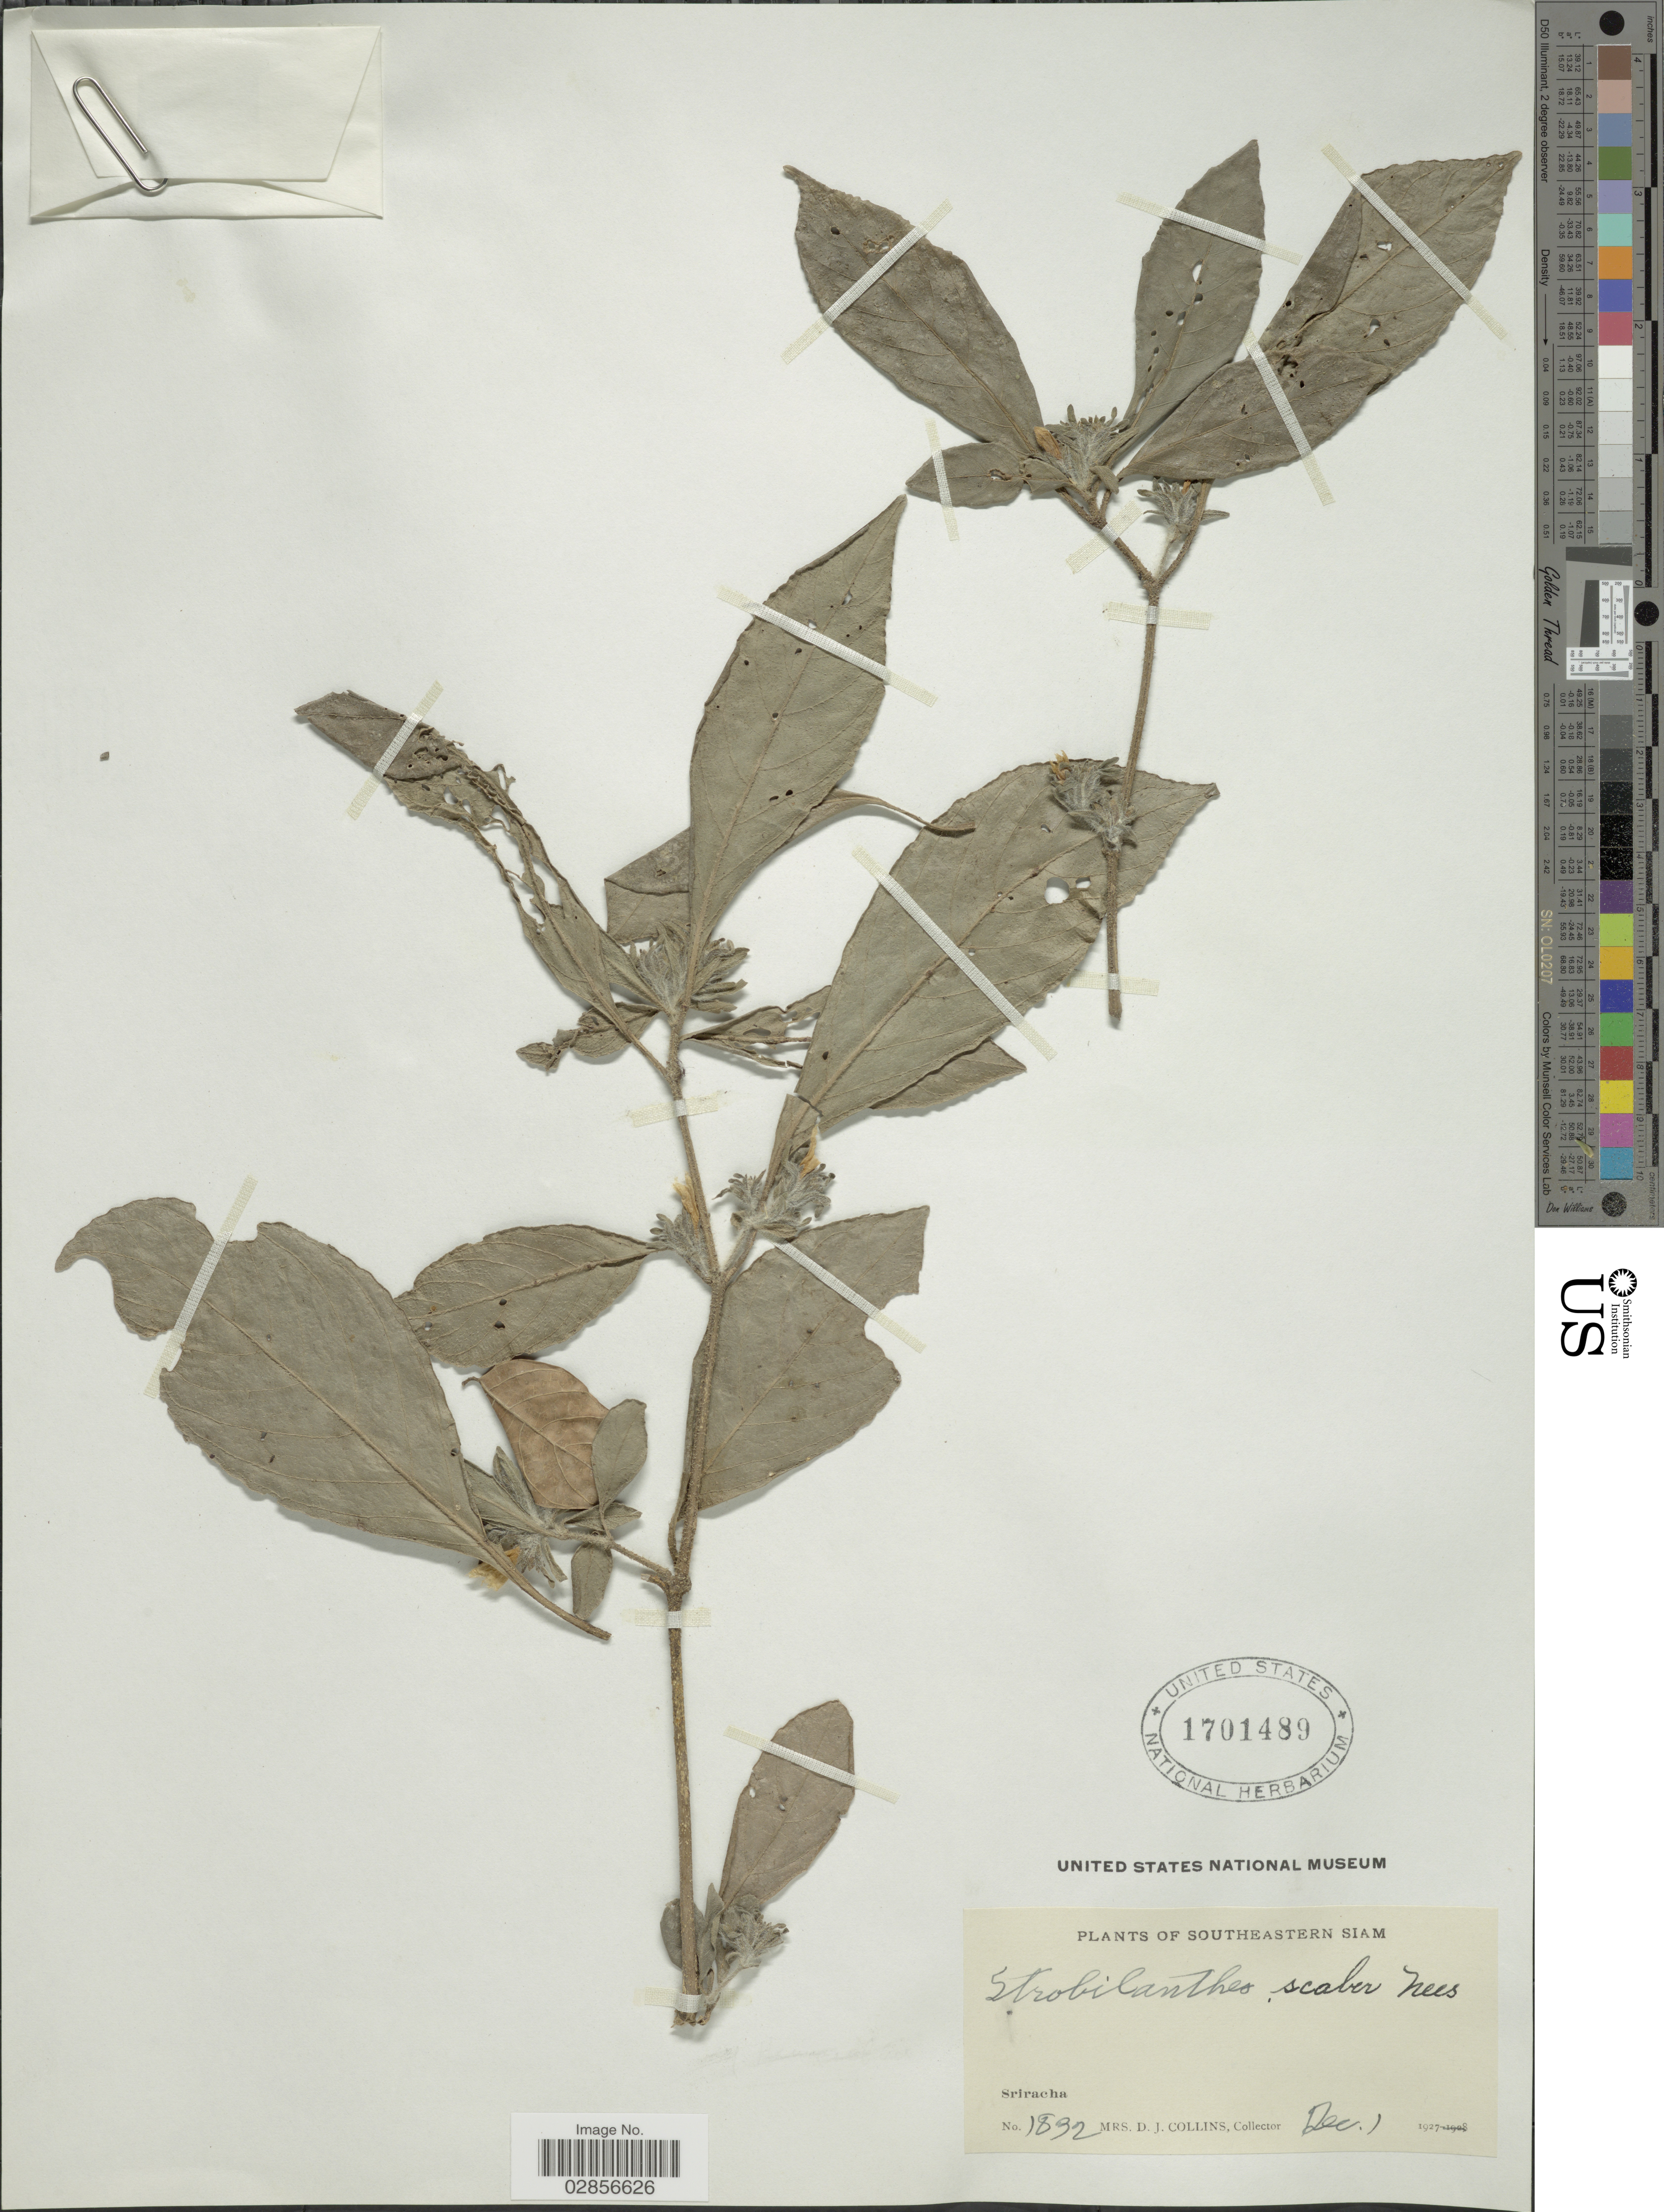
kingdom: Plantae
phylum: Tracheophyta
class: Magnoliopsida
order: Lamiales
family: Acanthaceae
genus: Strobilanthes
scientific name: Strobilanthes scaber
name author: T. Anderson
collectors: Mrs. D. J. Collins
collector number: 1832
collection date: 1927-12-01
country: Thailand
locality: Southeastern Siam, Sriracha.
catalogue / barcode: US 1701489